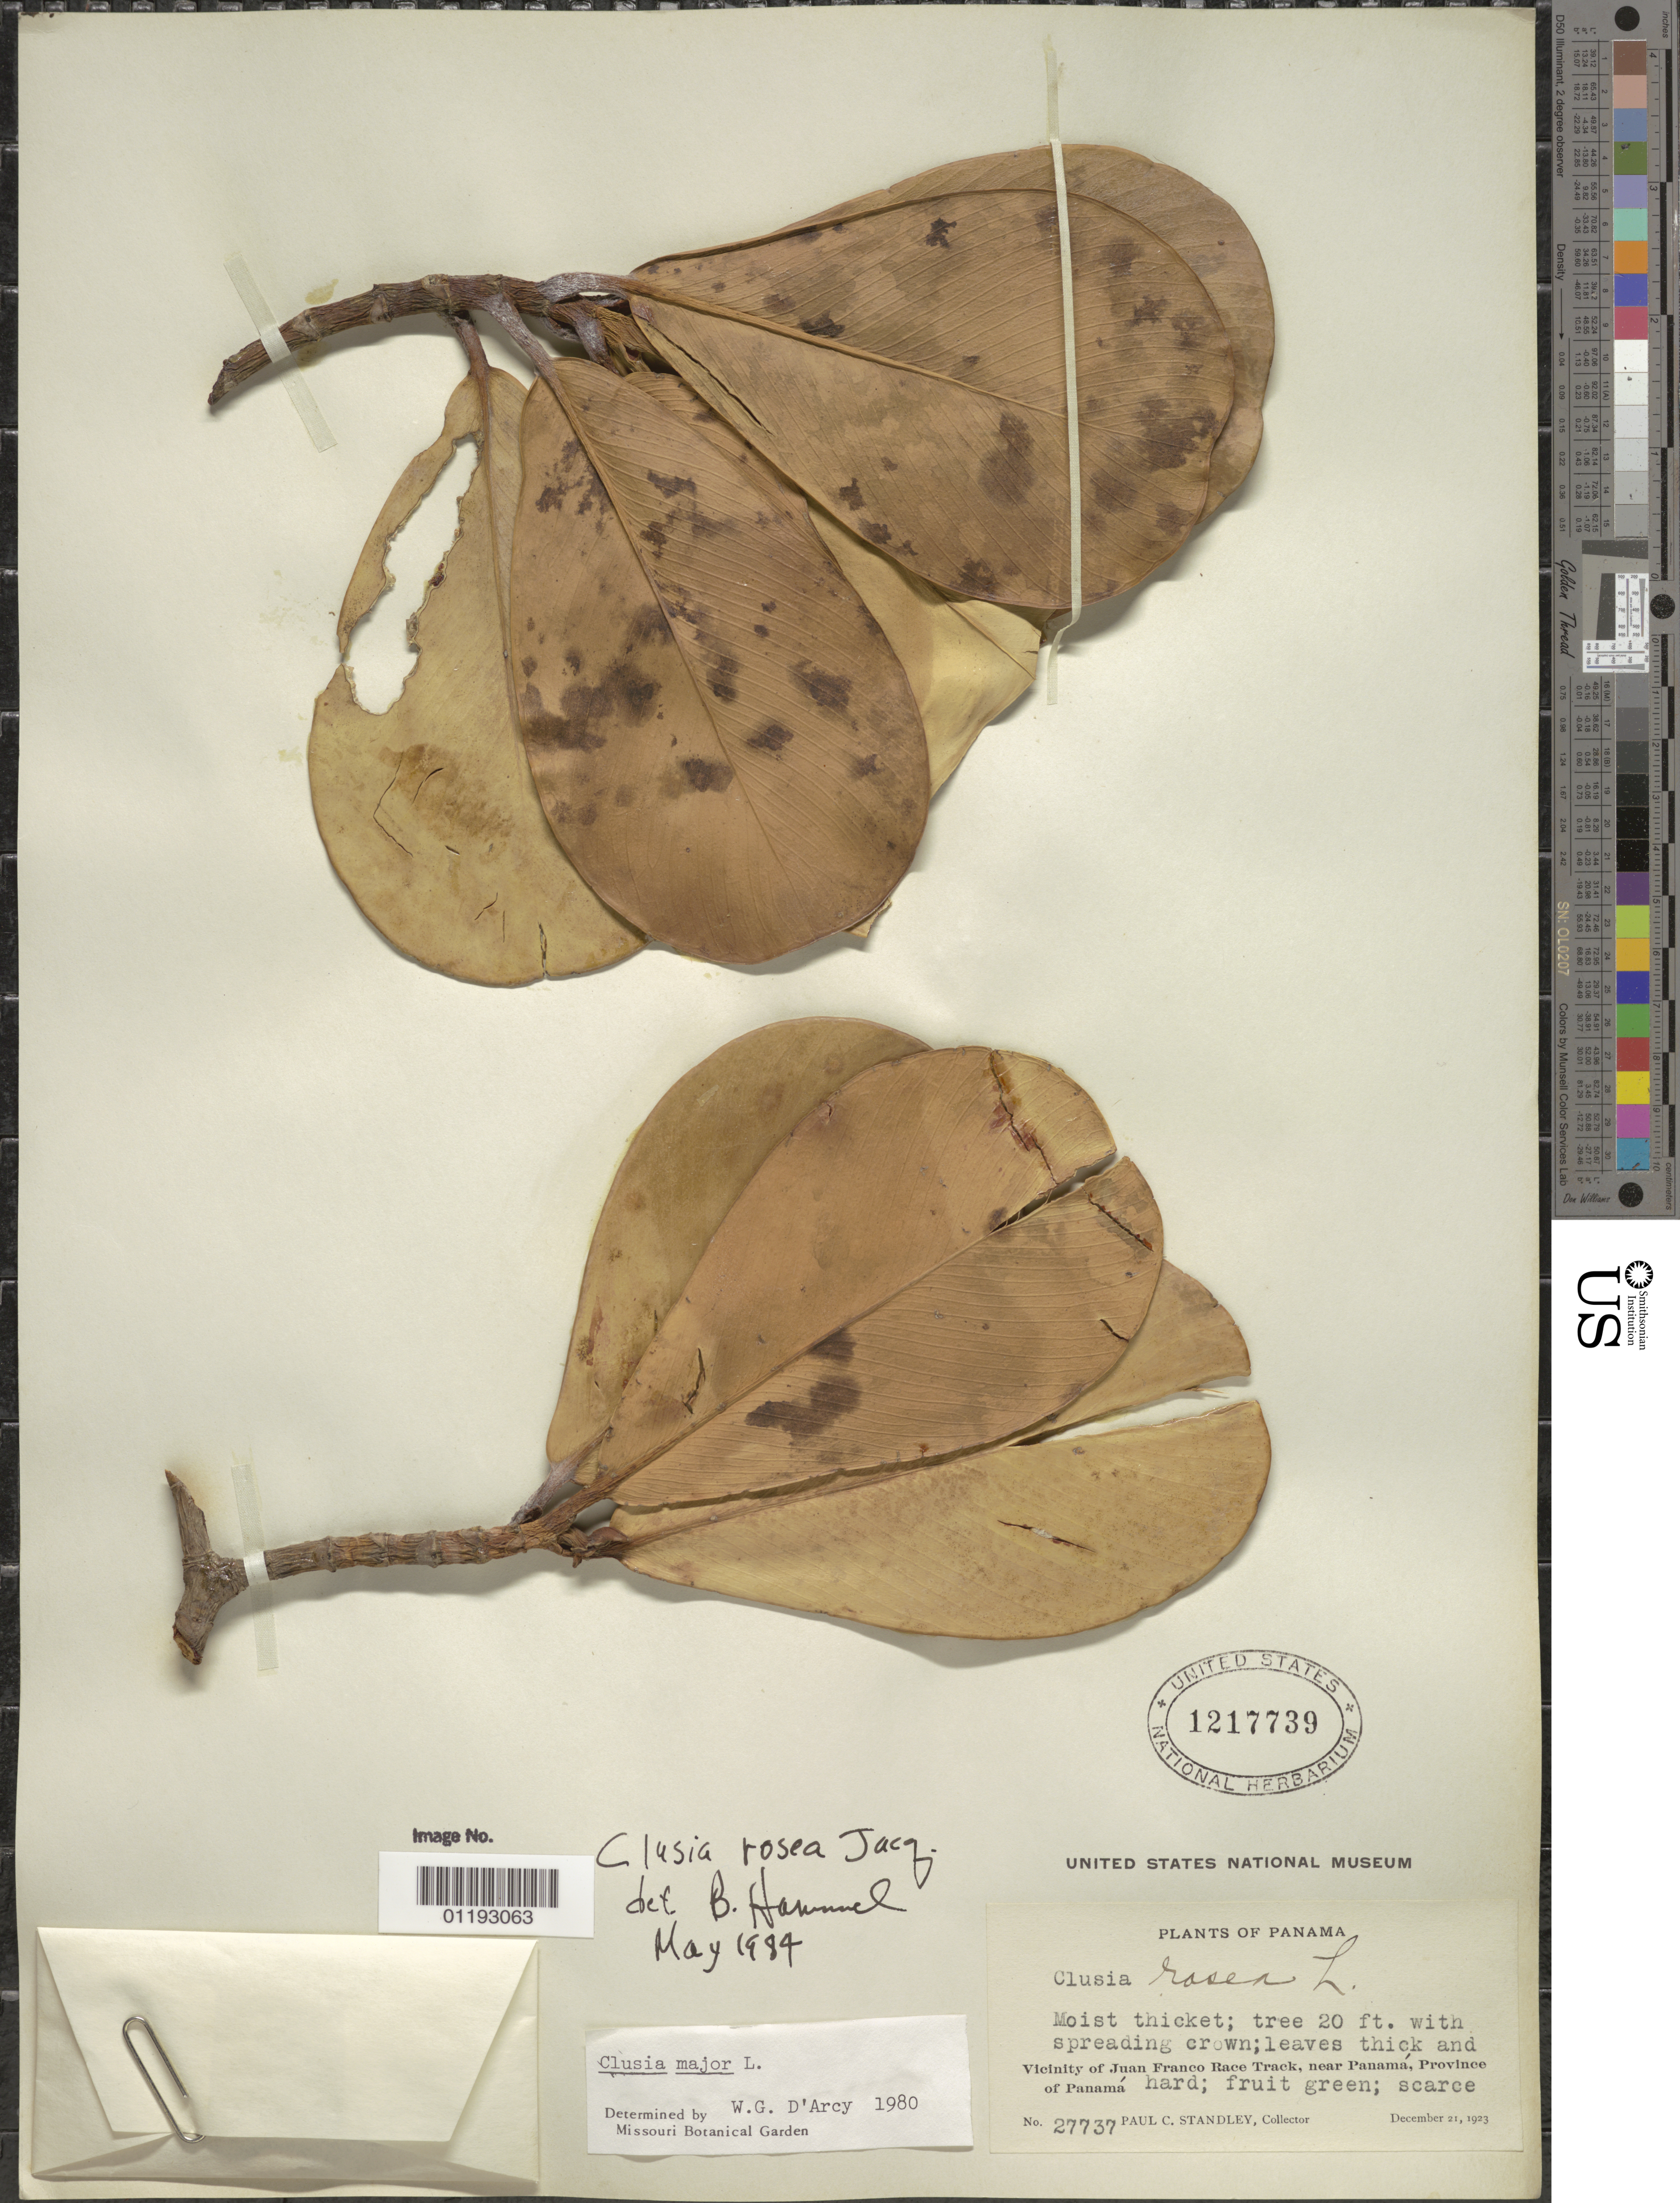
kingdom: Plantae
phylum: Tracheophyta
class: Magnoliopsida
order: Malpighiales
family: Clusiaceae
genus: Clusia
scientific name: Clusia rosea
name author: Jacq.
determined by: Hammel, --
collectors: P. C. Standley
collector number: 27737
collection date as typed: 21 Dec 1923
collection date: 1923-12-21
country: Panama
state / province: Panamá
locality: Vicinity of Juan Franco Race Track, near Panama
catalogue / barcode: US 1217739